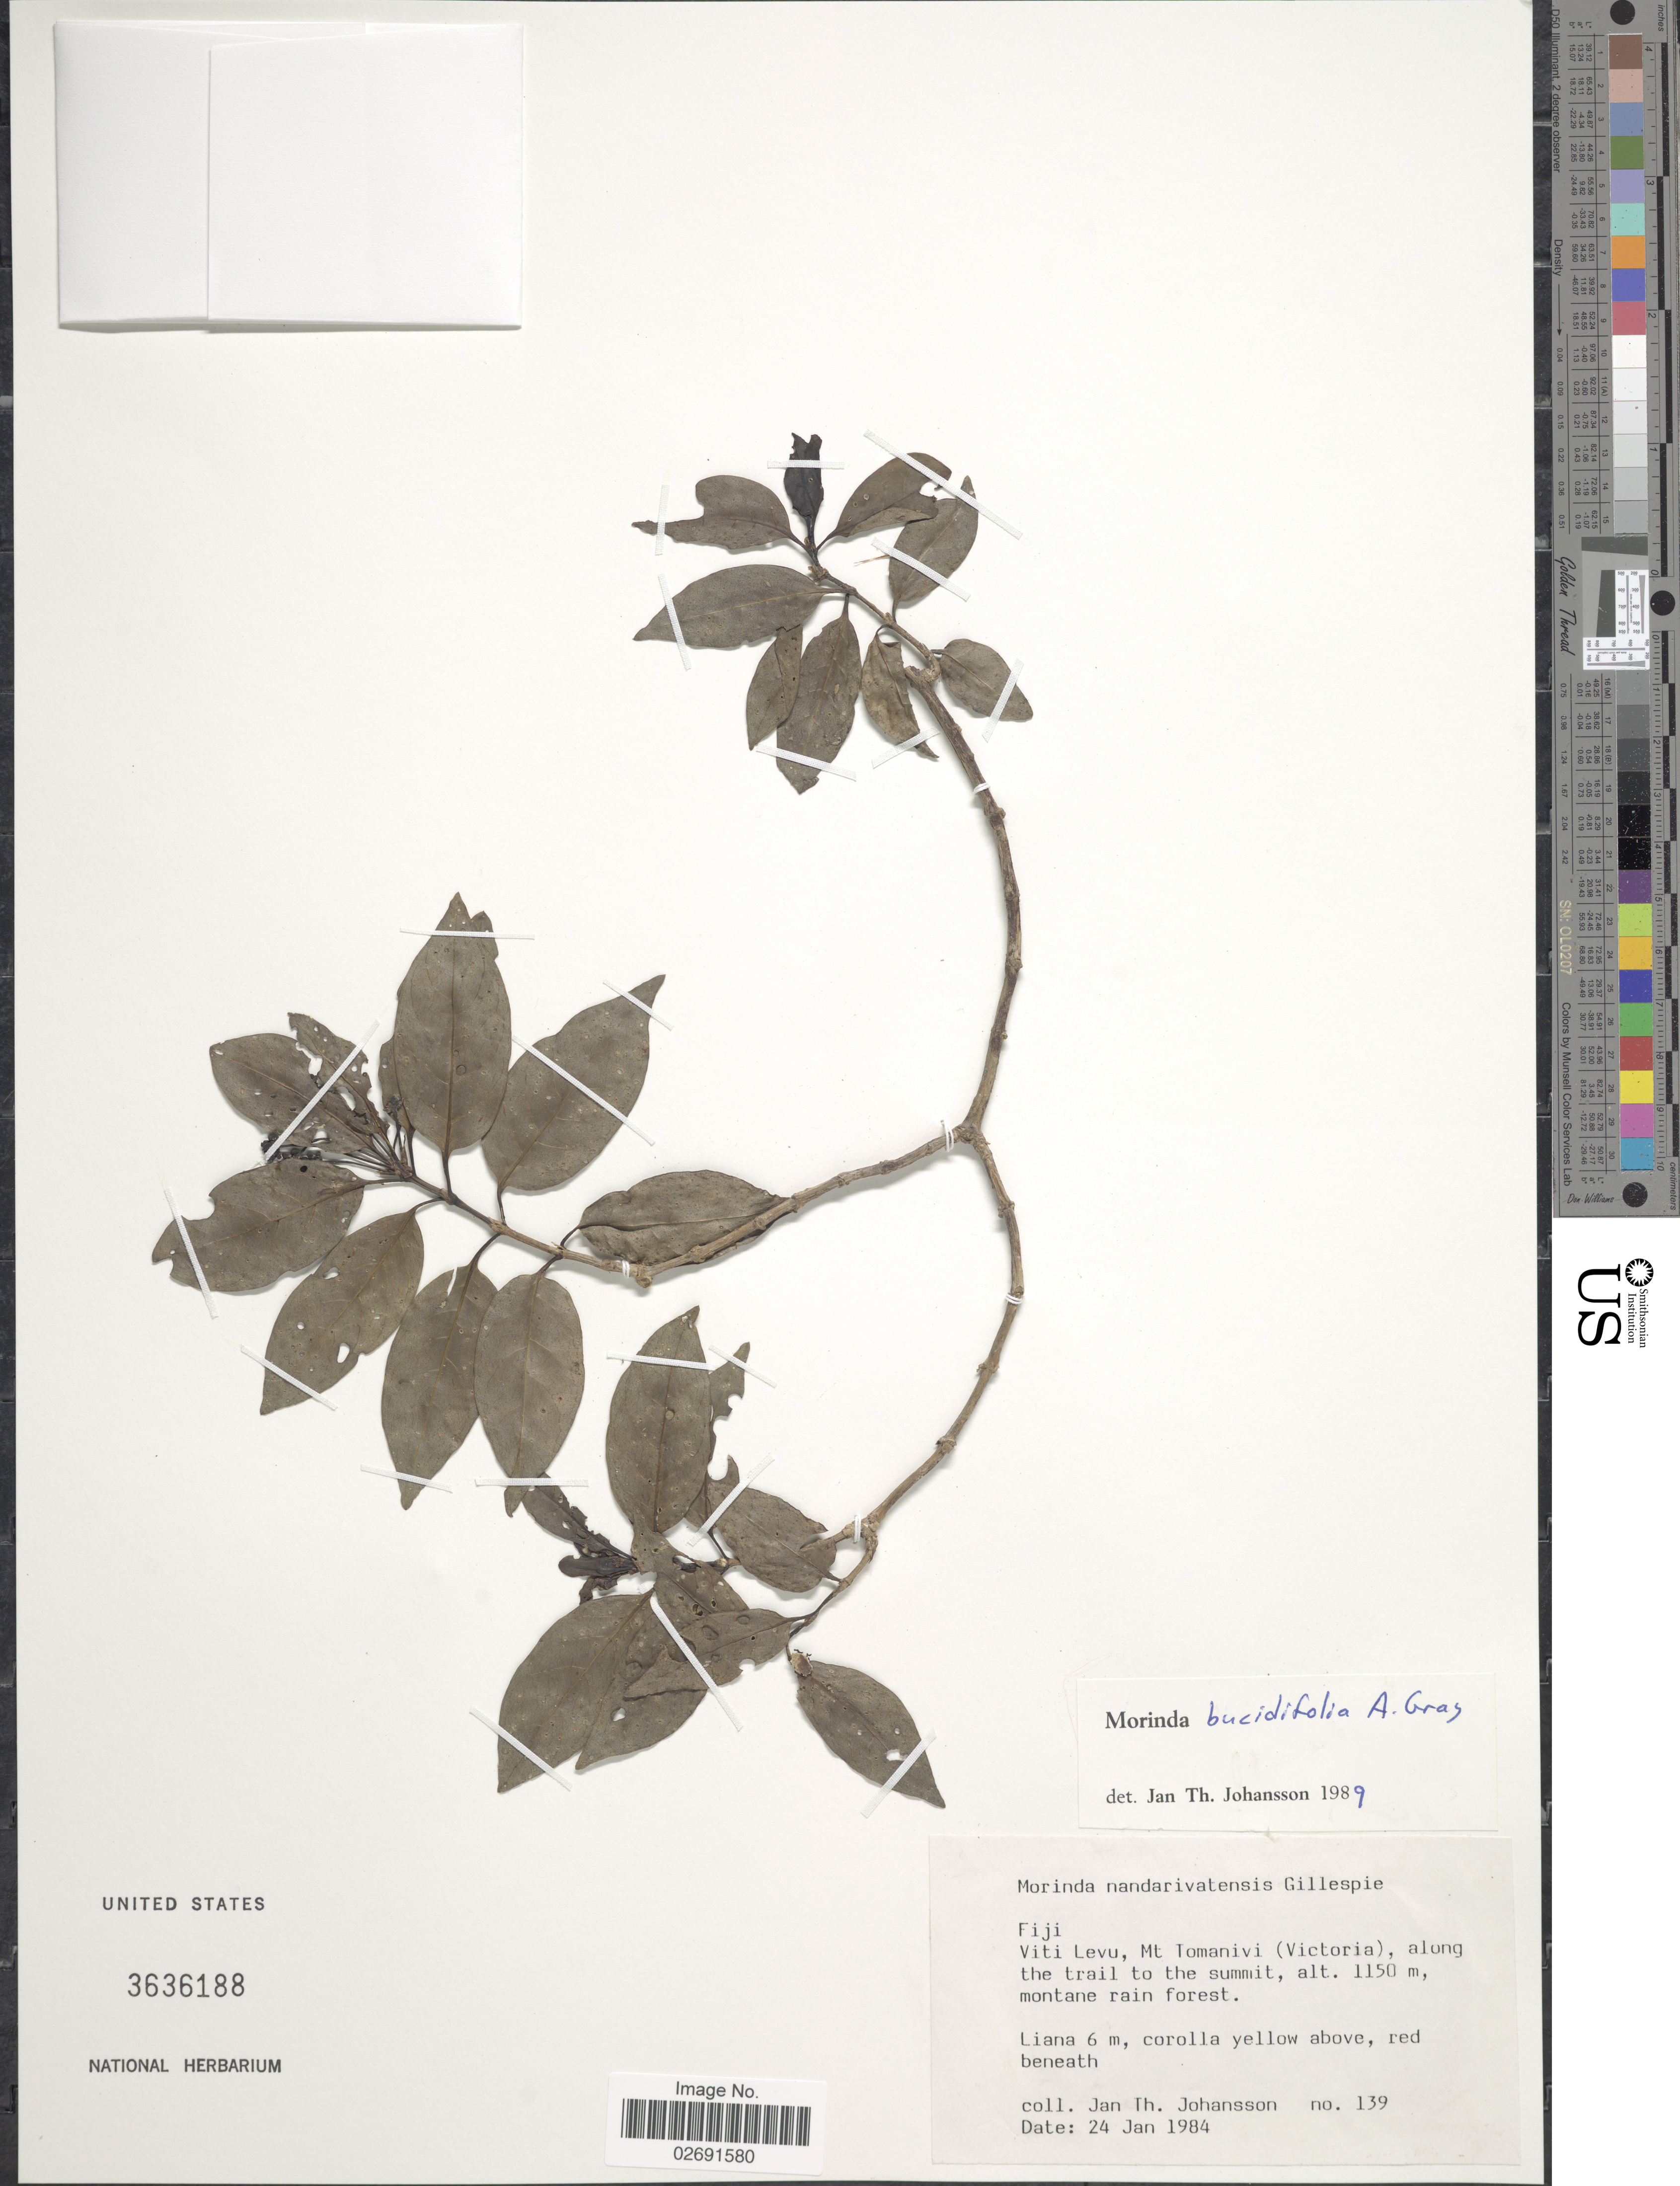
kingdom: Plantae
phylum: Tracheophyta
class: Magnoliopsida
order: Gentianales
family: Rubiaceae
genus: Gynochthodes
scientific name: Gynochthodes bucidifolia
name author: (A. Gray) Razafim. & B. Bremer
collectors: J.T. Johansson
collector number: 139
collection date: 1984-01-24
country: Fiji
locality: Viti Levu, Mt. Tomanivi (Victoria), along the trail to the summit, montane rain forest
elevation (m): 1150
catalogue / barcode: US 3636188